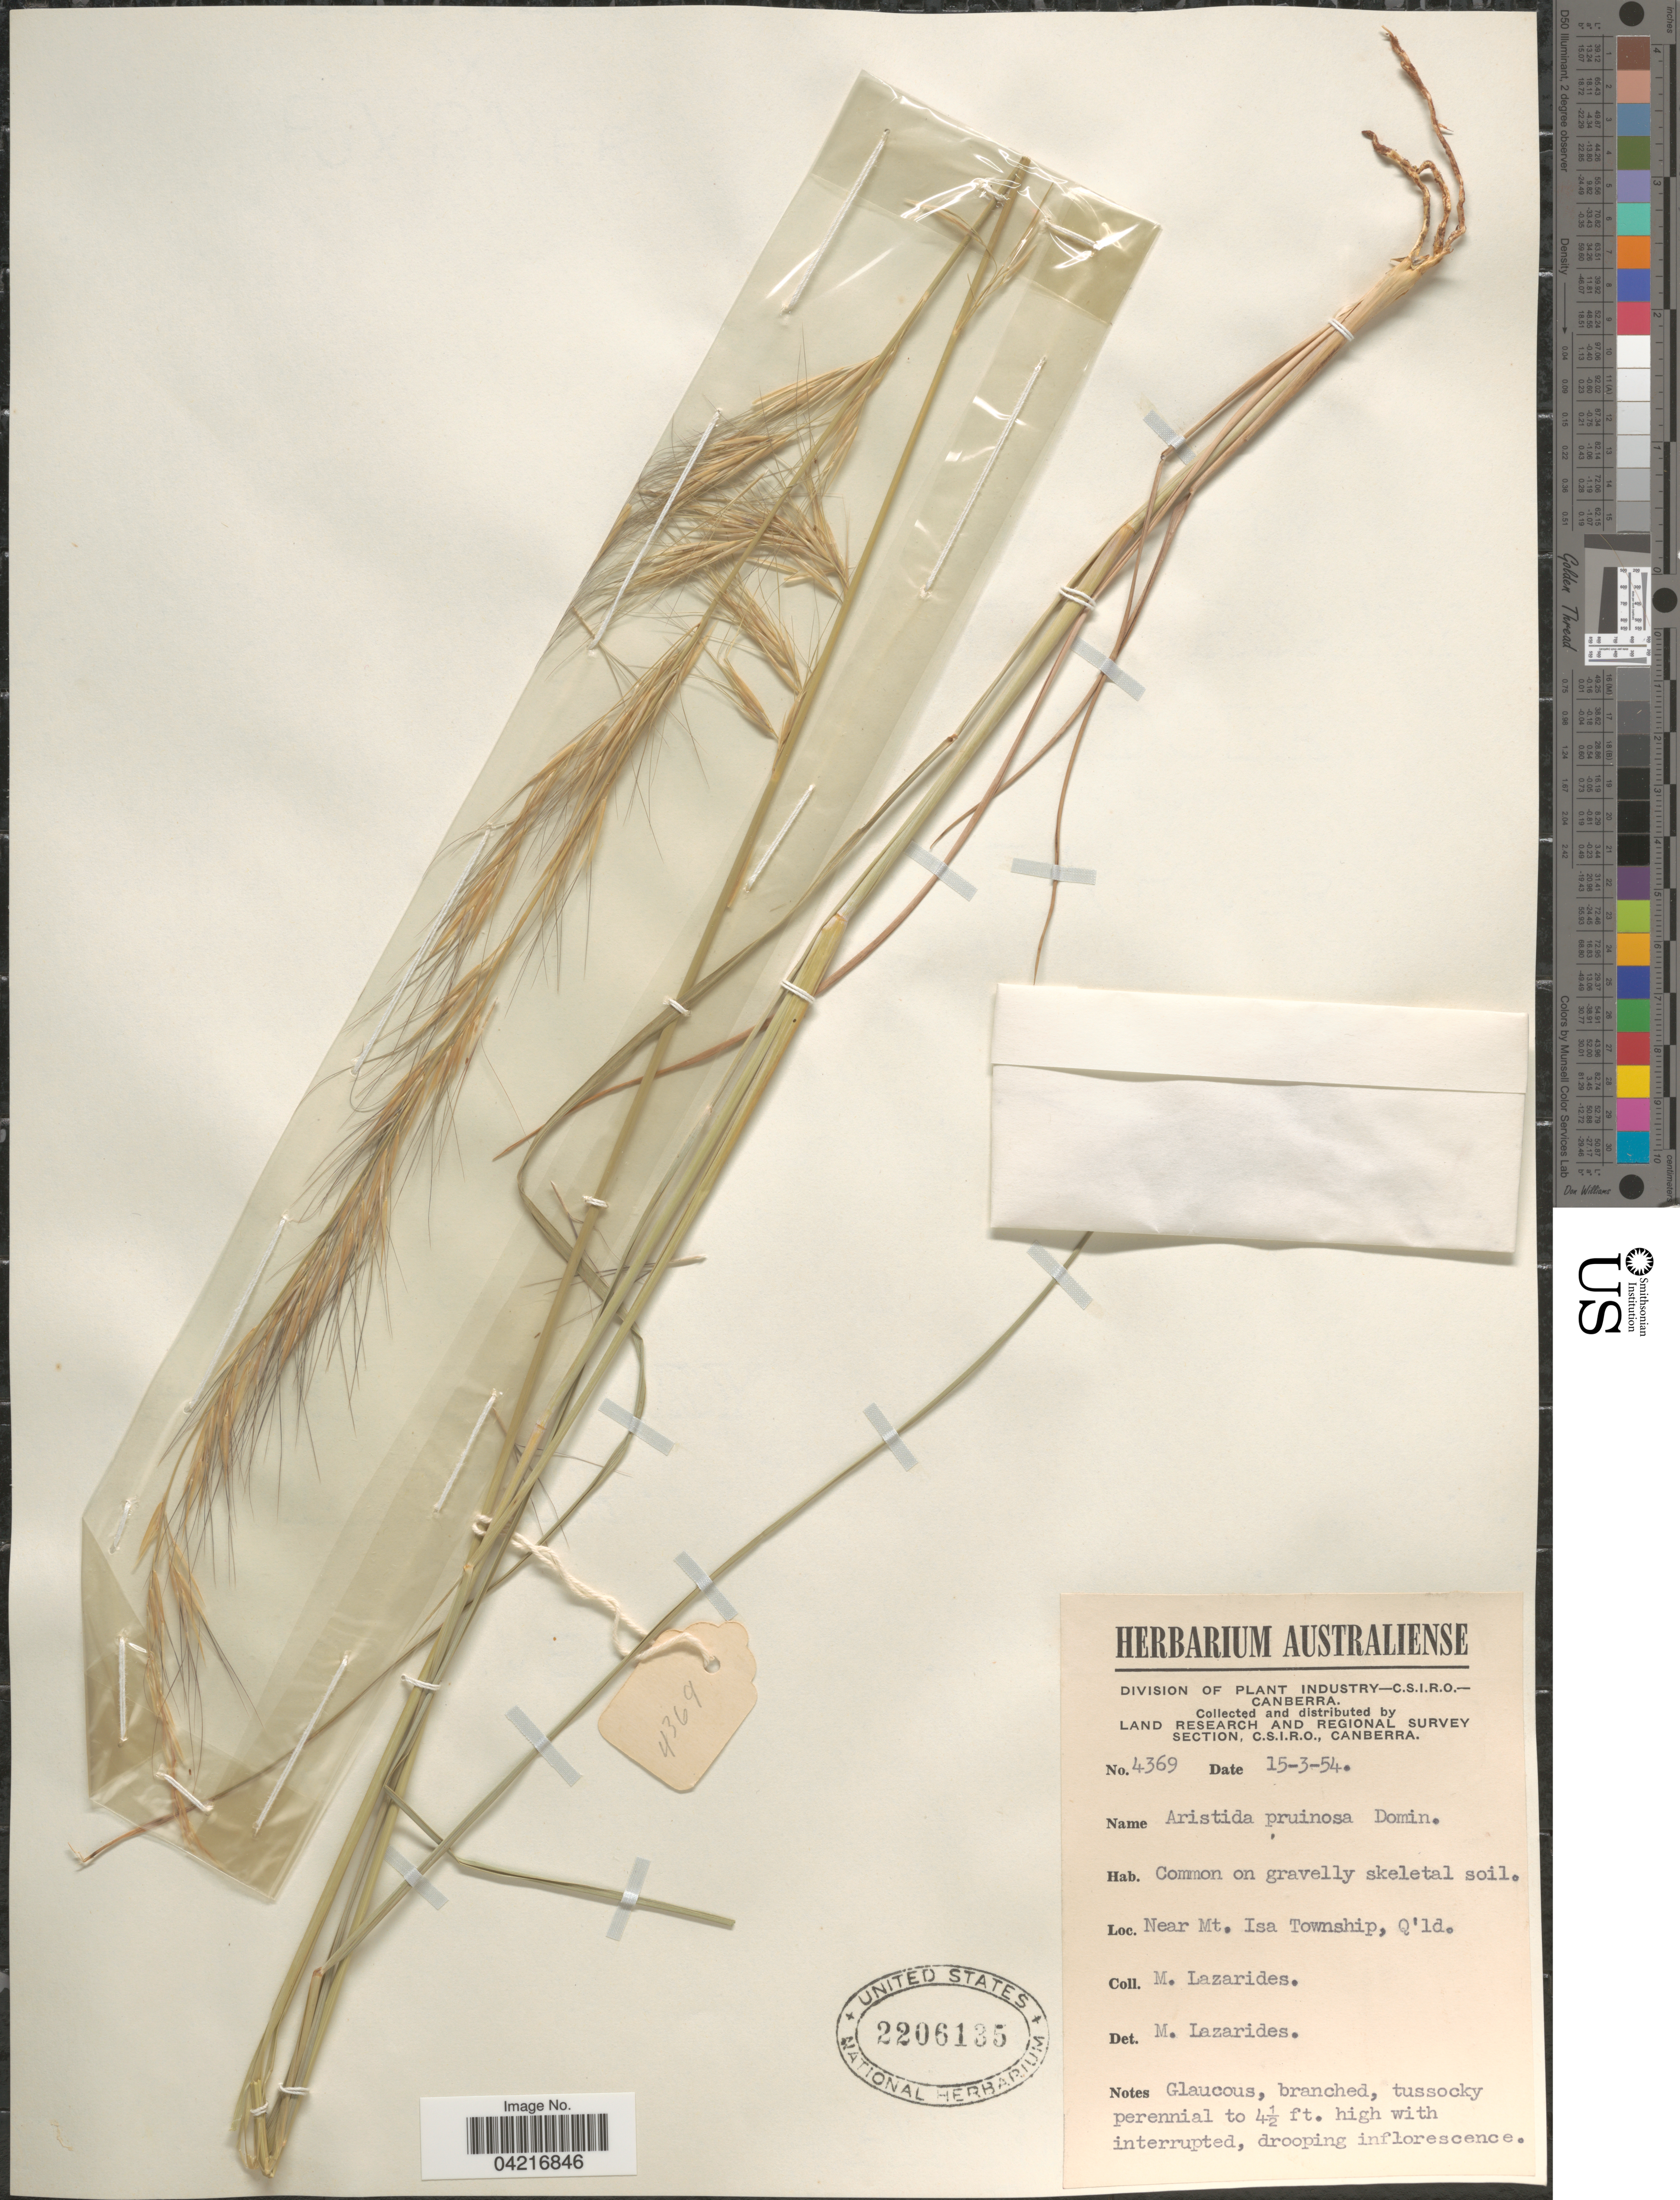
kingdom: Plantae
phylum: Tracheophyta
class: Liliopsida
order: Poales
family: Poaceae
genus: Aristida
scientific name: Aristida pruinosa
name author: Domin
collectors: M. Lazarides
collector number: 4369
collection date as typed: Transcribed d/m/y: 15/3/54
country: Australia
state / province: Queensland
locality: Land Research and Regional Survey Section, C.S.I.R.O. Near Mt. Isa Township.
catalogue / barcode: US 2206135